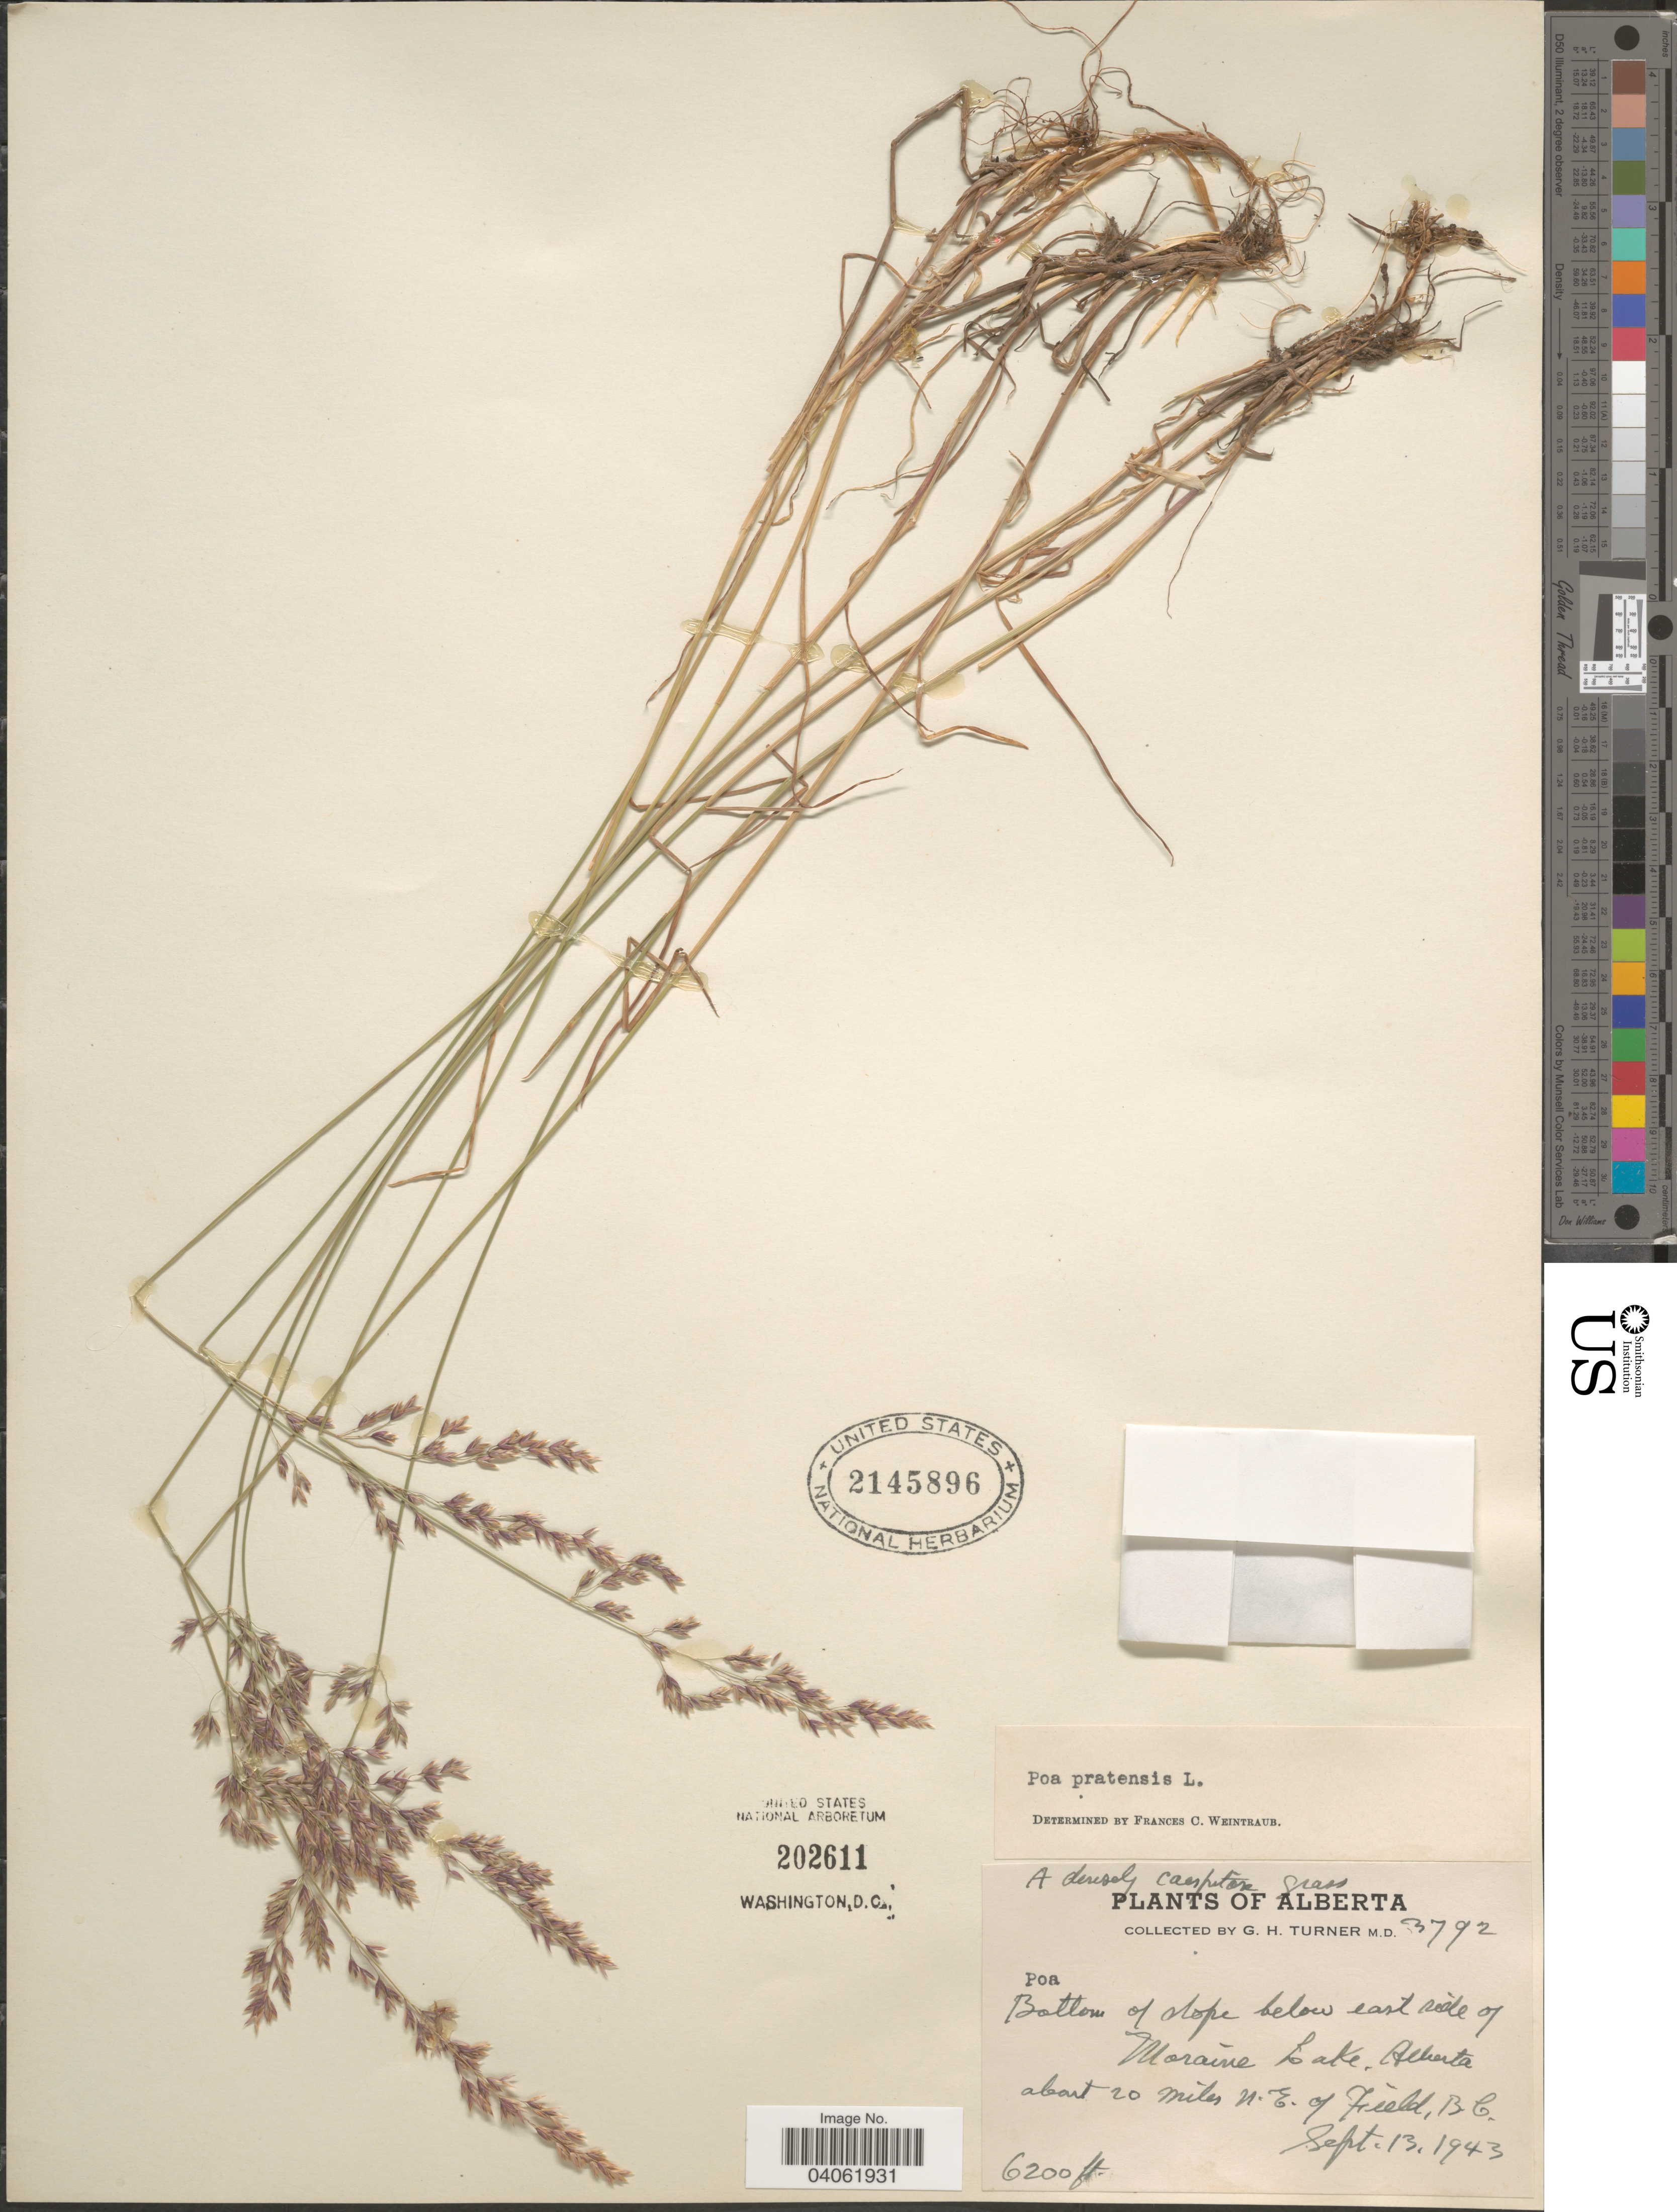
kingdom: Plantae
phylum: Tracheophyta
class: Liliopsida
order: Poales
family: Poaceae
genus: Poa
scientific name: Poa pratensis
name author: L.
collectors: G. H. Turner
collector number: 3792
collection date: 1943-09-13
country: Canada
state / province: Alberta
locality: Alberta. Bottom of slope below east side of Moraine Lake. About 20 miles N.E. of Field, B.C.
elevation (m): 1890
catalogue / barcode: US 2145896